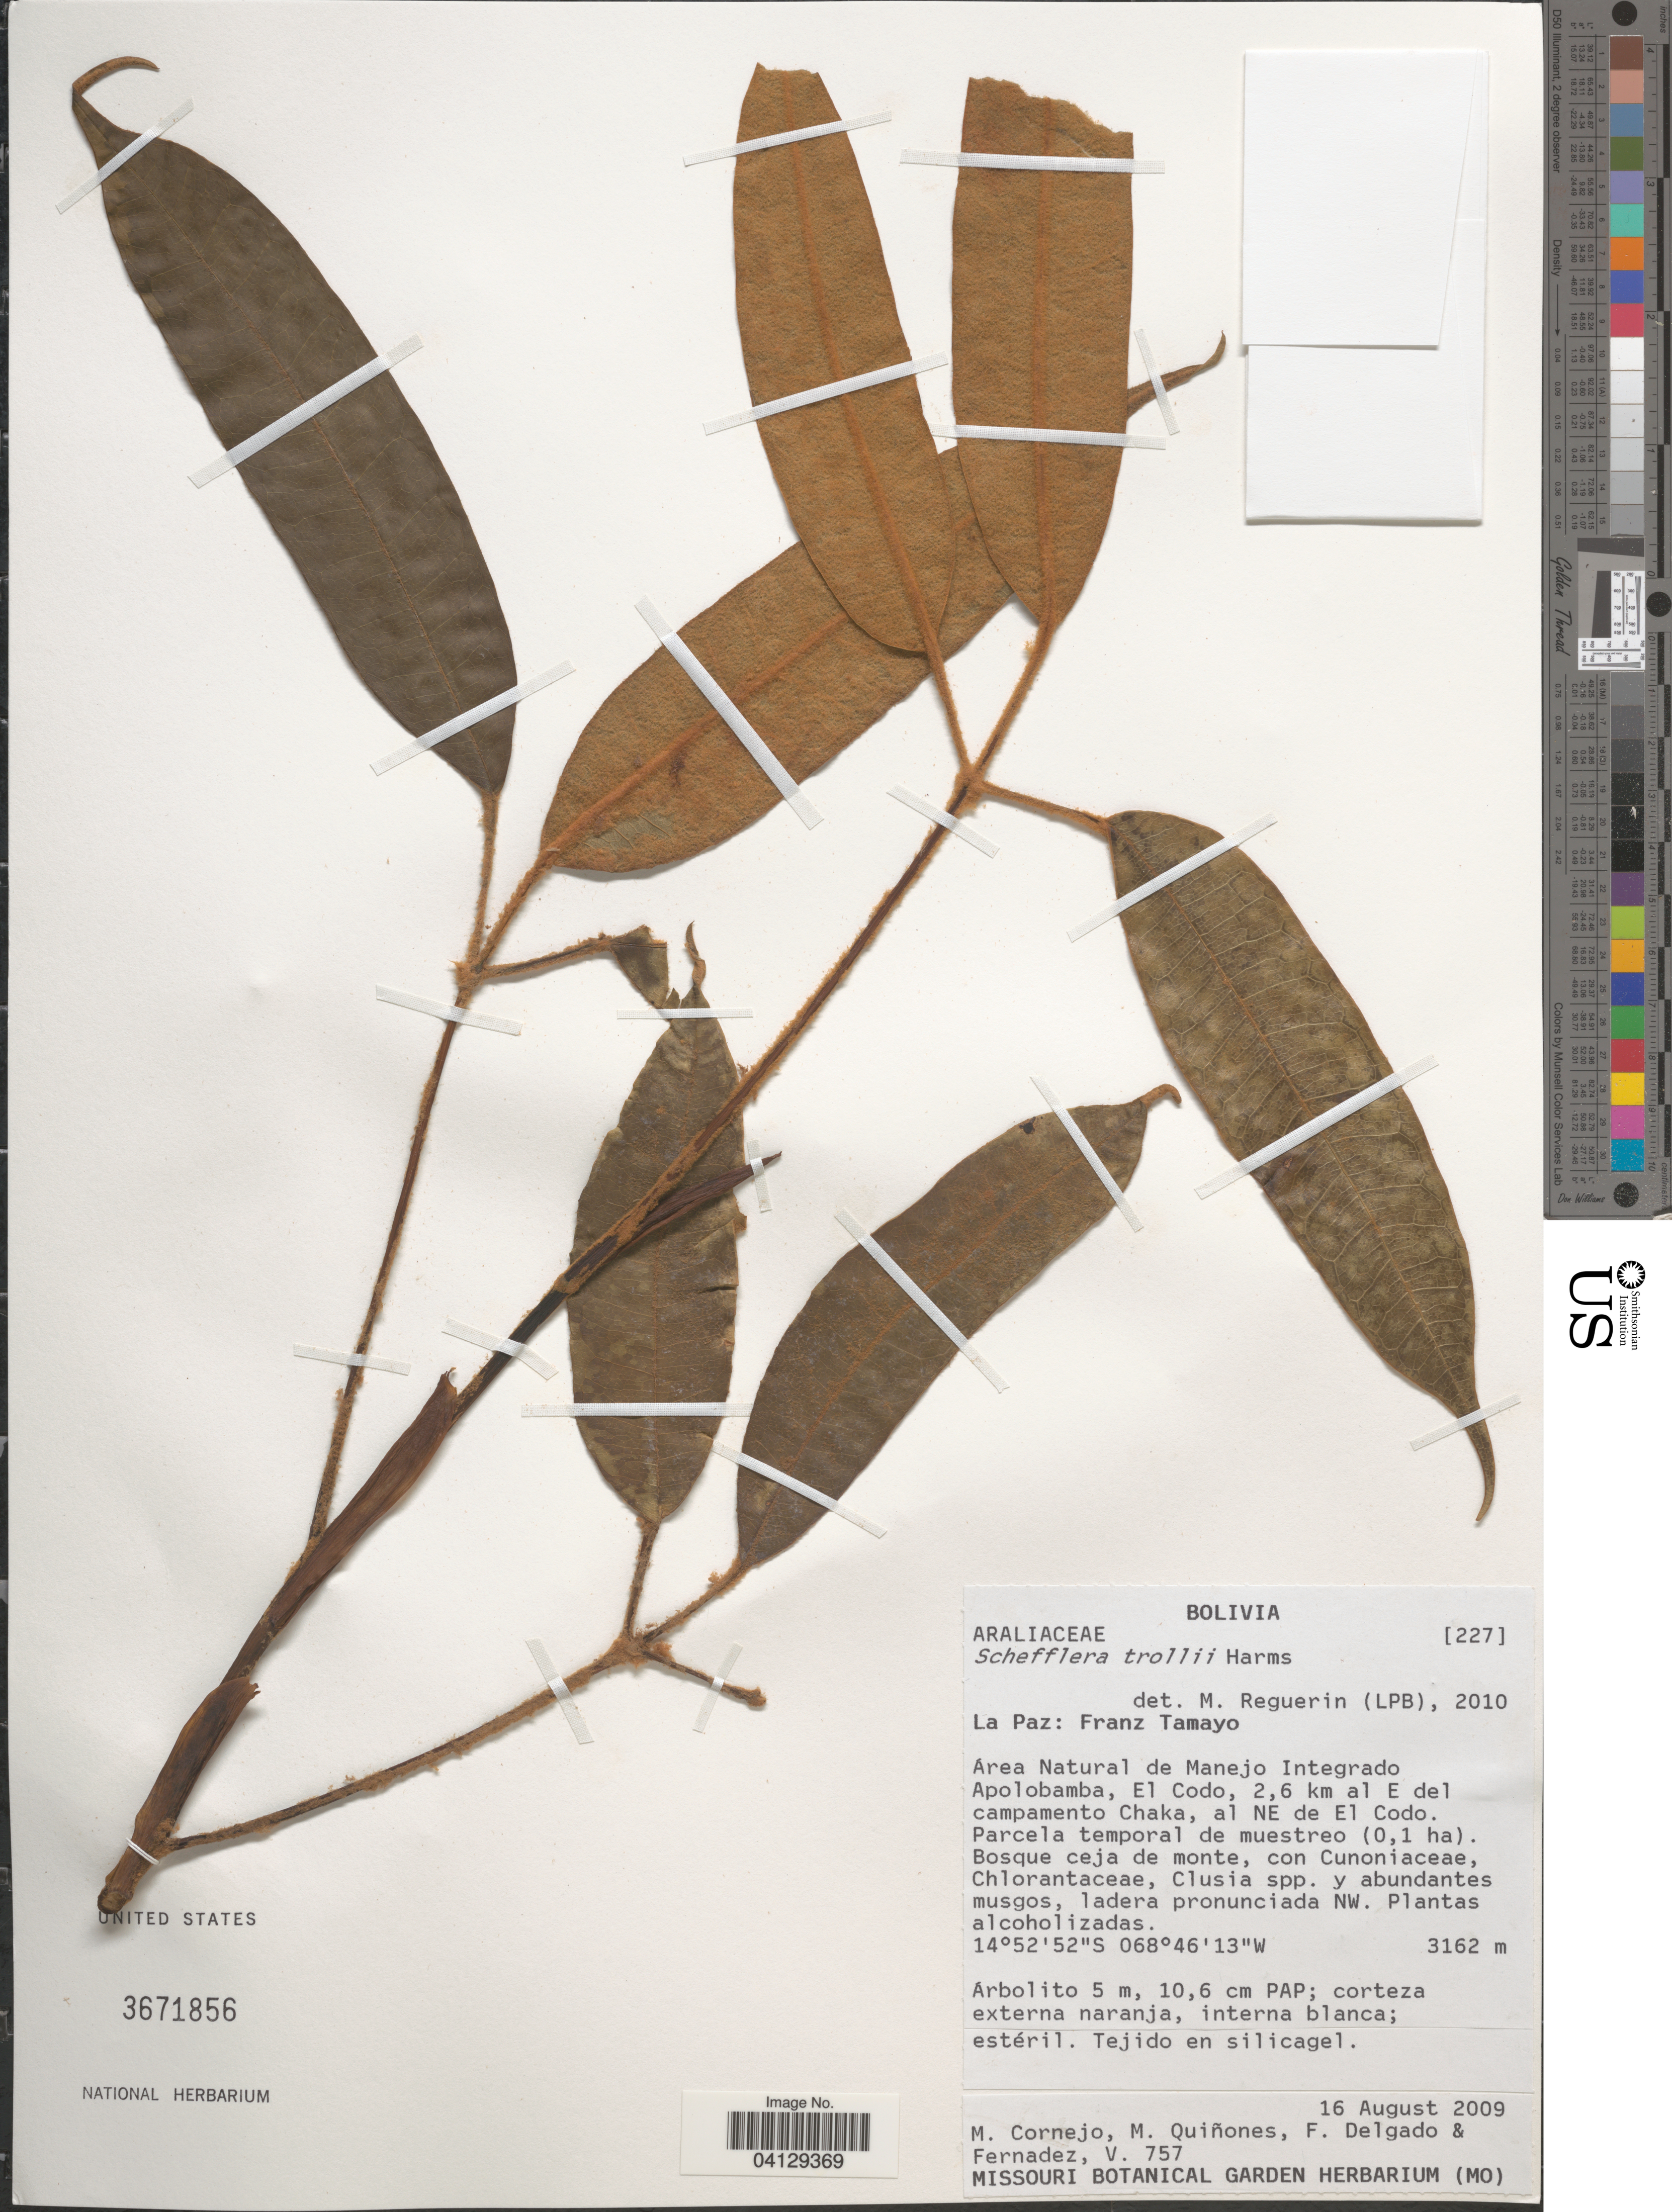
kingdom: Plantae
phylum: Tracheophyta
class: Magnoliopsida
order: Apiales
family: Araliaceae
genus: Schefflera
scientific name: Schefflera trollii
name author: Harms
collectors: M. Cornejo, M. Quinones, F. Delgado & V. Fernadez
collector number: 757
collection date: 2009-08-16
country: Bolivia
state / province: La Paz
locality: Franz Tamayo. Área Natural de Manejo Integrado Apolobamba, El Codo, 2,6 km al E del campamento Chaka, al NE de El Codo.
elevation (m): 3162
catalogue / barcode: US 3671856